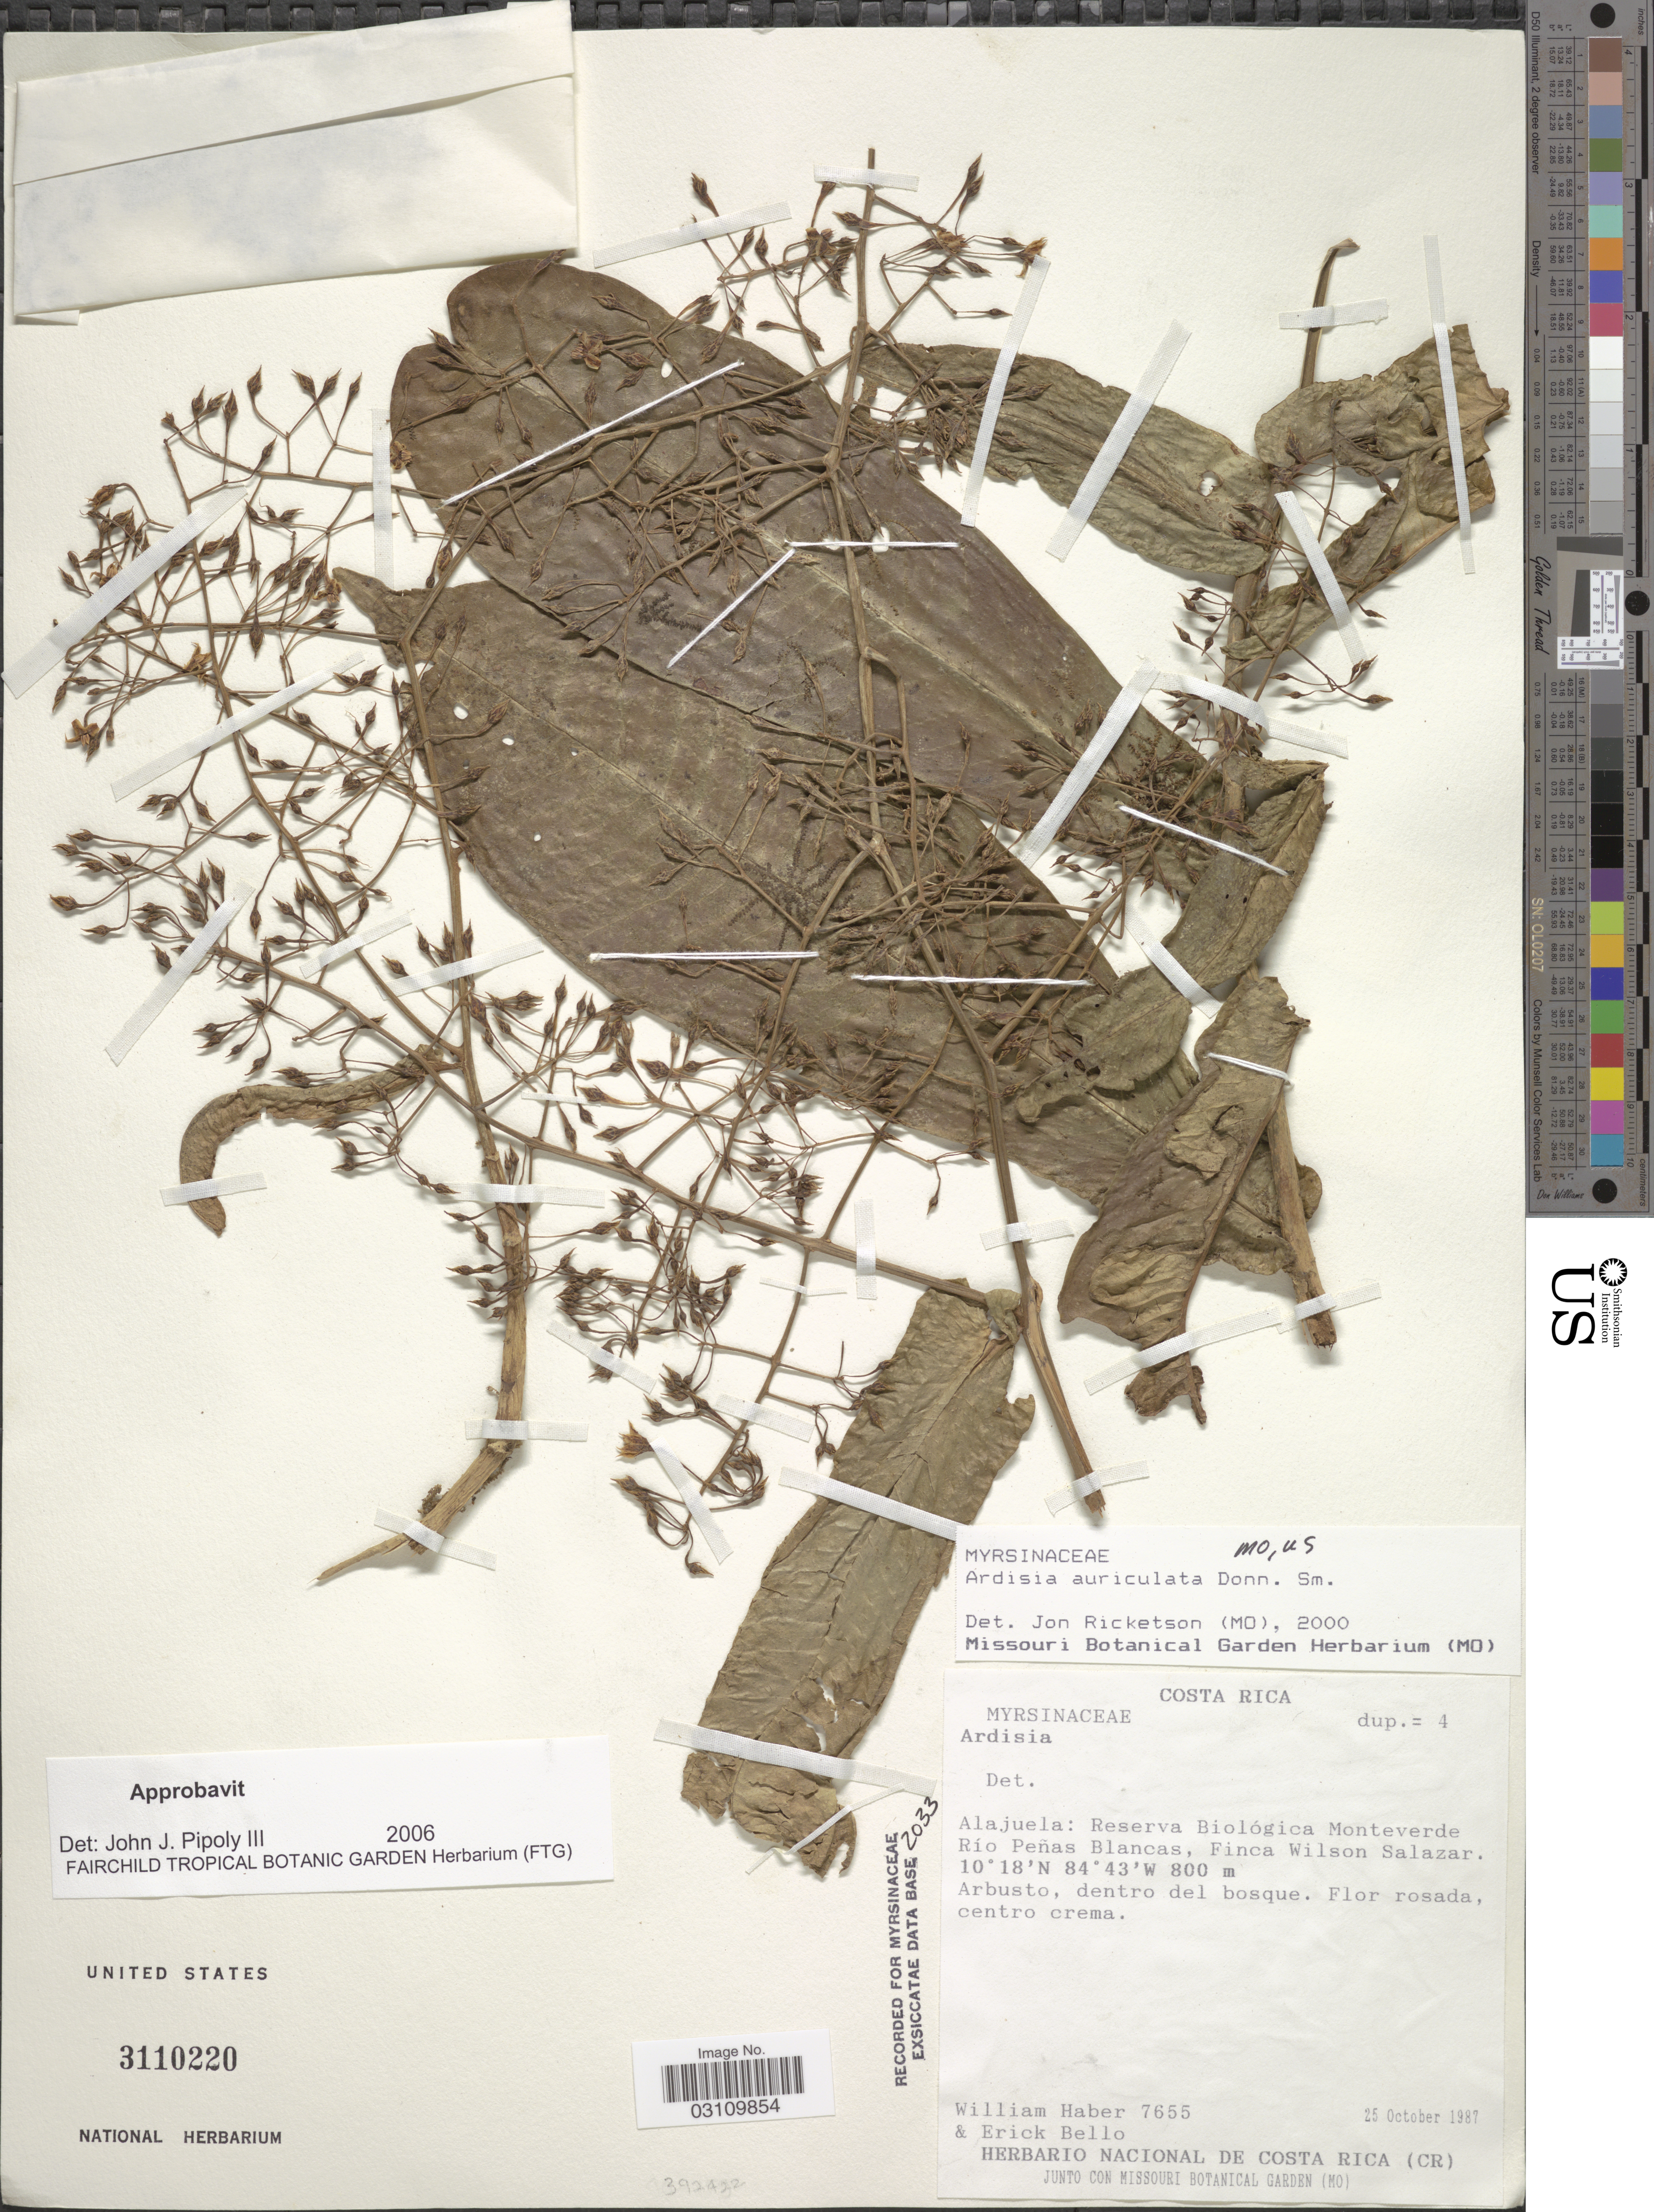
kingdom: Plantae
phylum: Tracheophyta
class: Magnoliopsida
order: Ericales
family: Primulaceae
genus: Ardisia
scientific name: Ardisia auriculata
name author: Donn. Sm.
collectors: W. Haber & E. Bello C.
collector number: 7655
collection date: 1987-10-25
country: Costa Rica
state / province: Alajuela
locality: Reserva Biológica Monteverde Río Peñas Blancas, Finca Wilson Salazar.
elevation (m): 800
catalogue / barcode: US 3110220